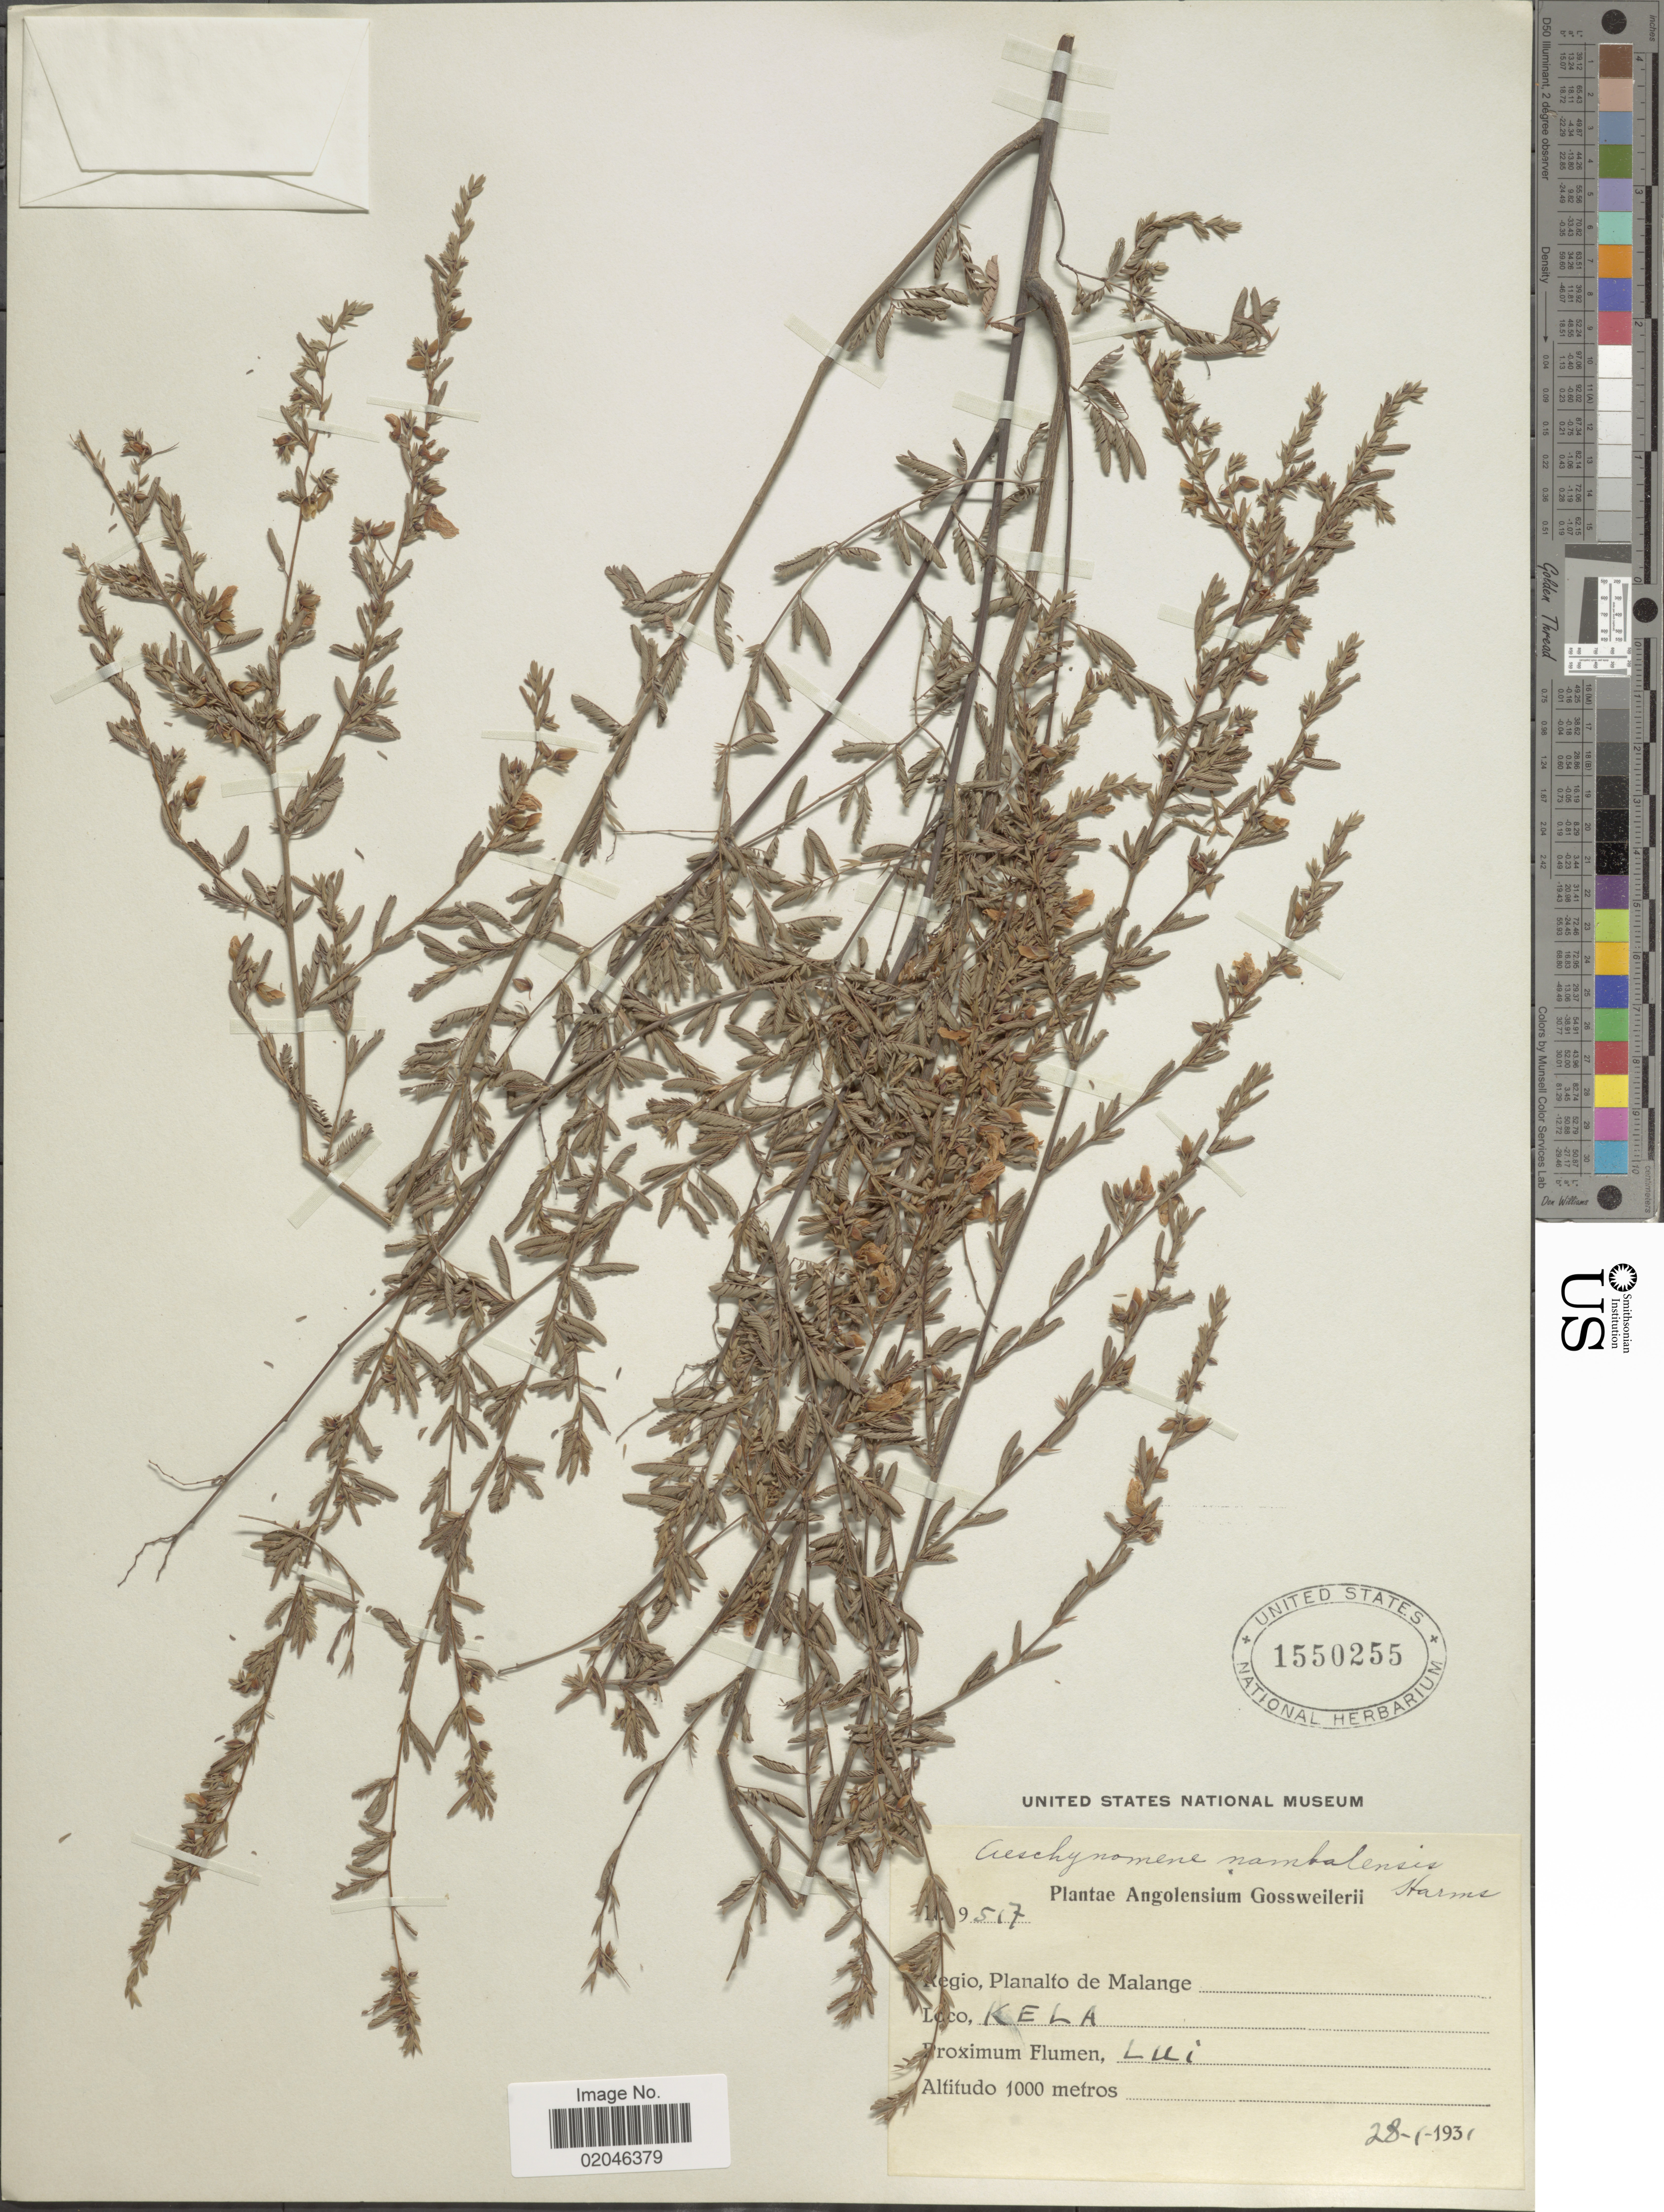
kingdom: Plantae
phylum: Tracheophyta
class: Magnoliopsida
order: Fabales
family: Fabaceae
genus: Aeschynomene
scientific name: Aeschynomene bracteosa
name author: Welw. ex Baker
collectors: J. Gossweiler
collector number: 9517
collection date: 1931-01-28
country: Angola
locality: Kela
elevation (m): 1000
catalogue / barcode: US 1550255